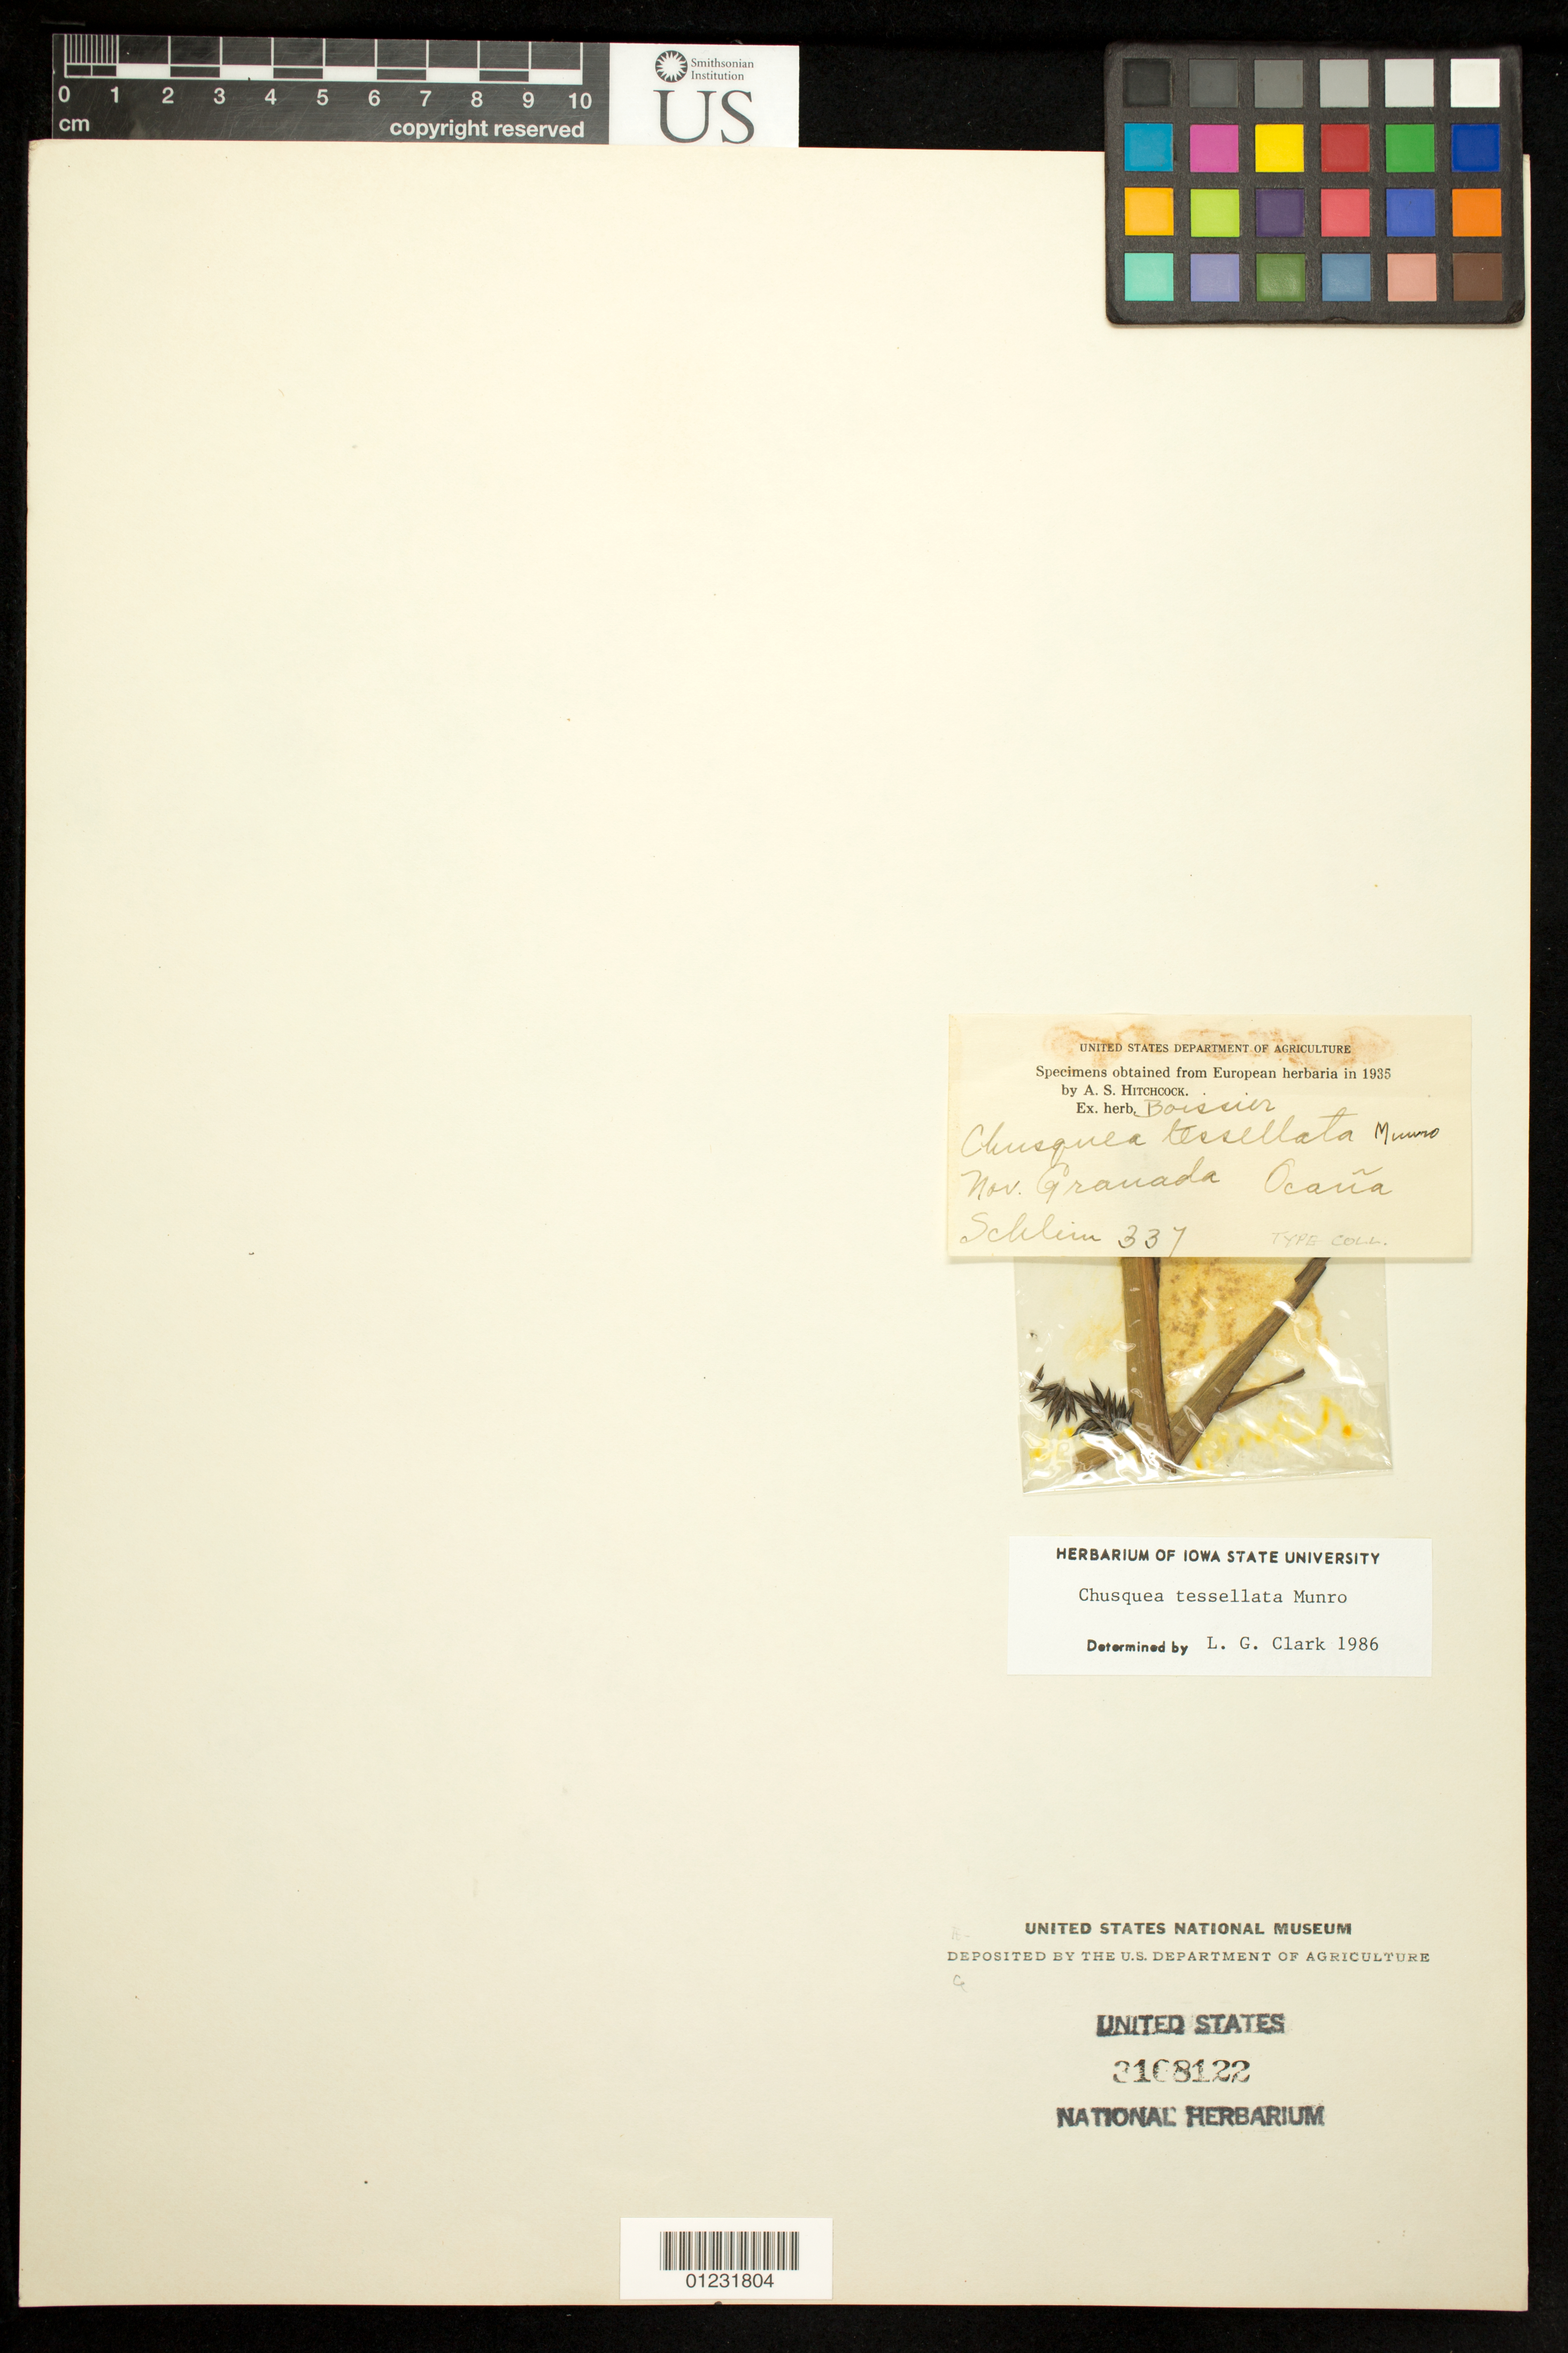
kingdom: Plantae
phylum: Tracheophyta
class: Liliopsida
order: Poales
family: Poaceae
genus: Chusquea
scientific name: Chusquea tessellata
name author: Munro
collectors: L. Schlim & I. Castaño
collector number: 337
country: Colombia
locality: New Granada, Ocana.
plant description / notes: Fragmentary material of specimen ex herb. Boissier. Annotated (unsigned, undated) "TYPE COLL." but Schlim 337 not cited in protologue and not a type of any name that can be determined.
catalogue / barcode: US 8108122